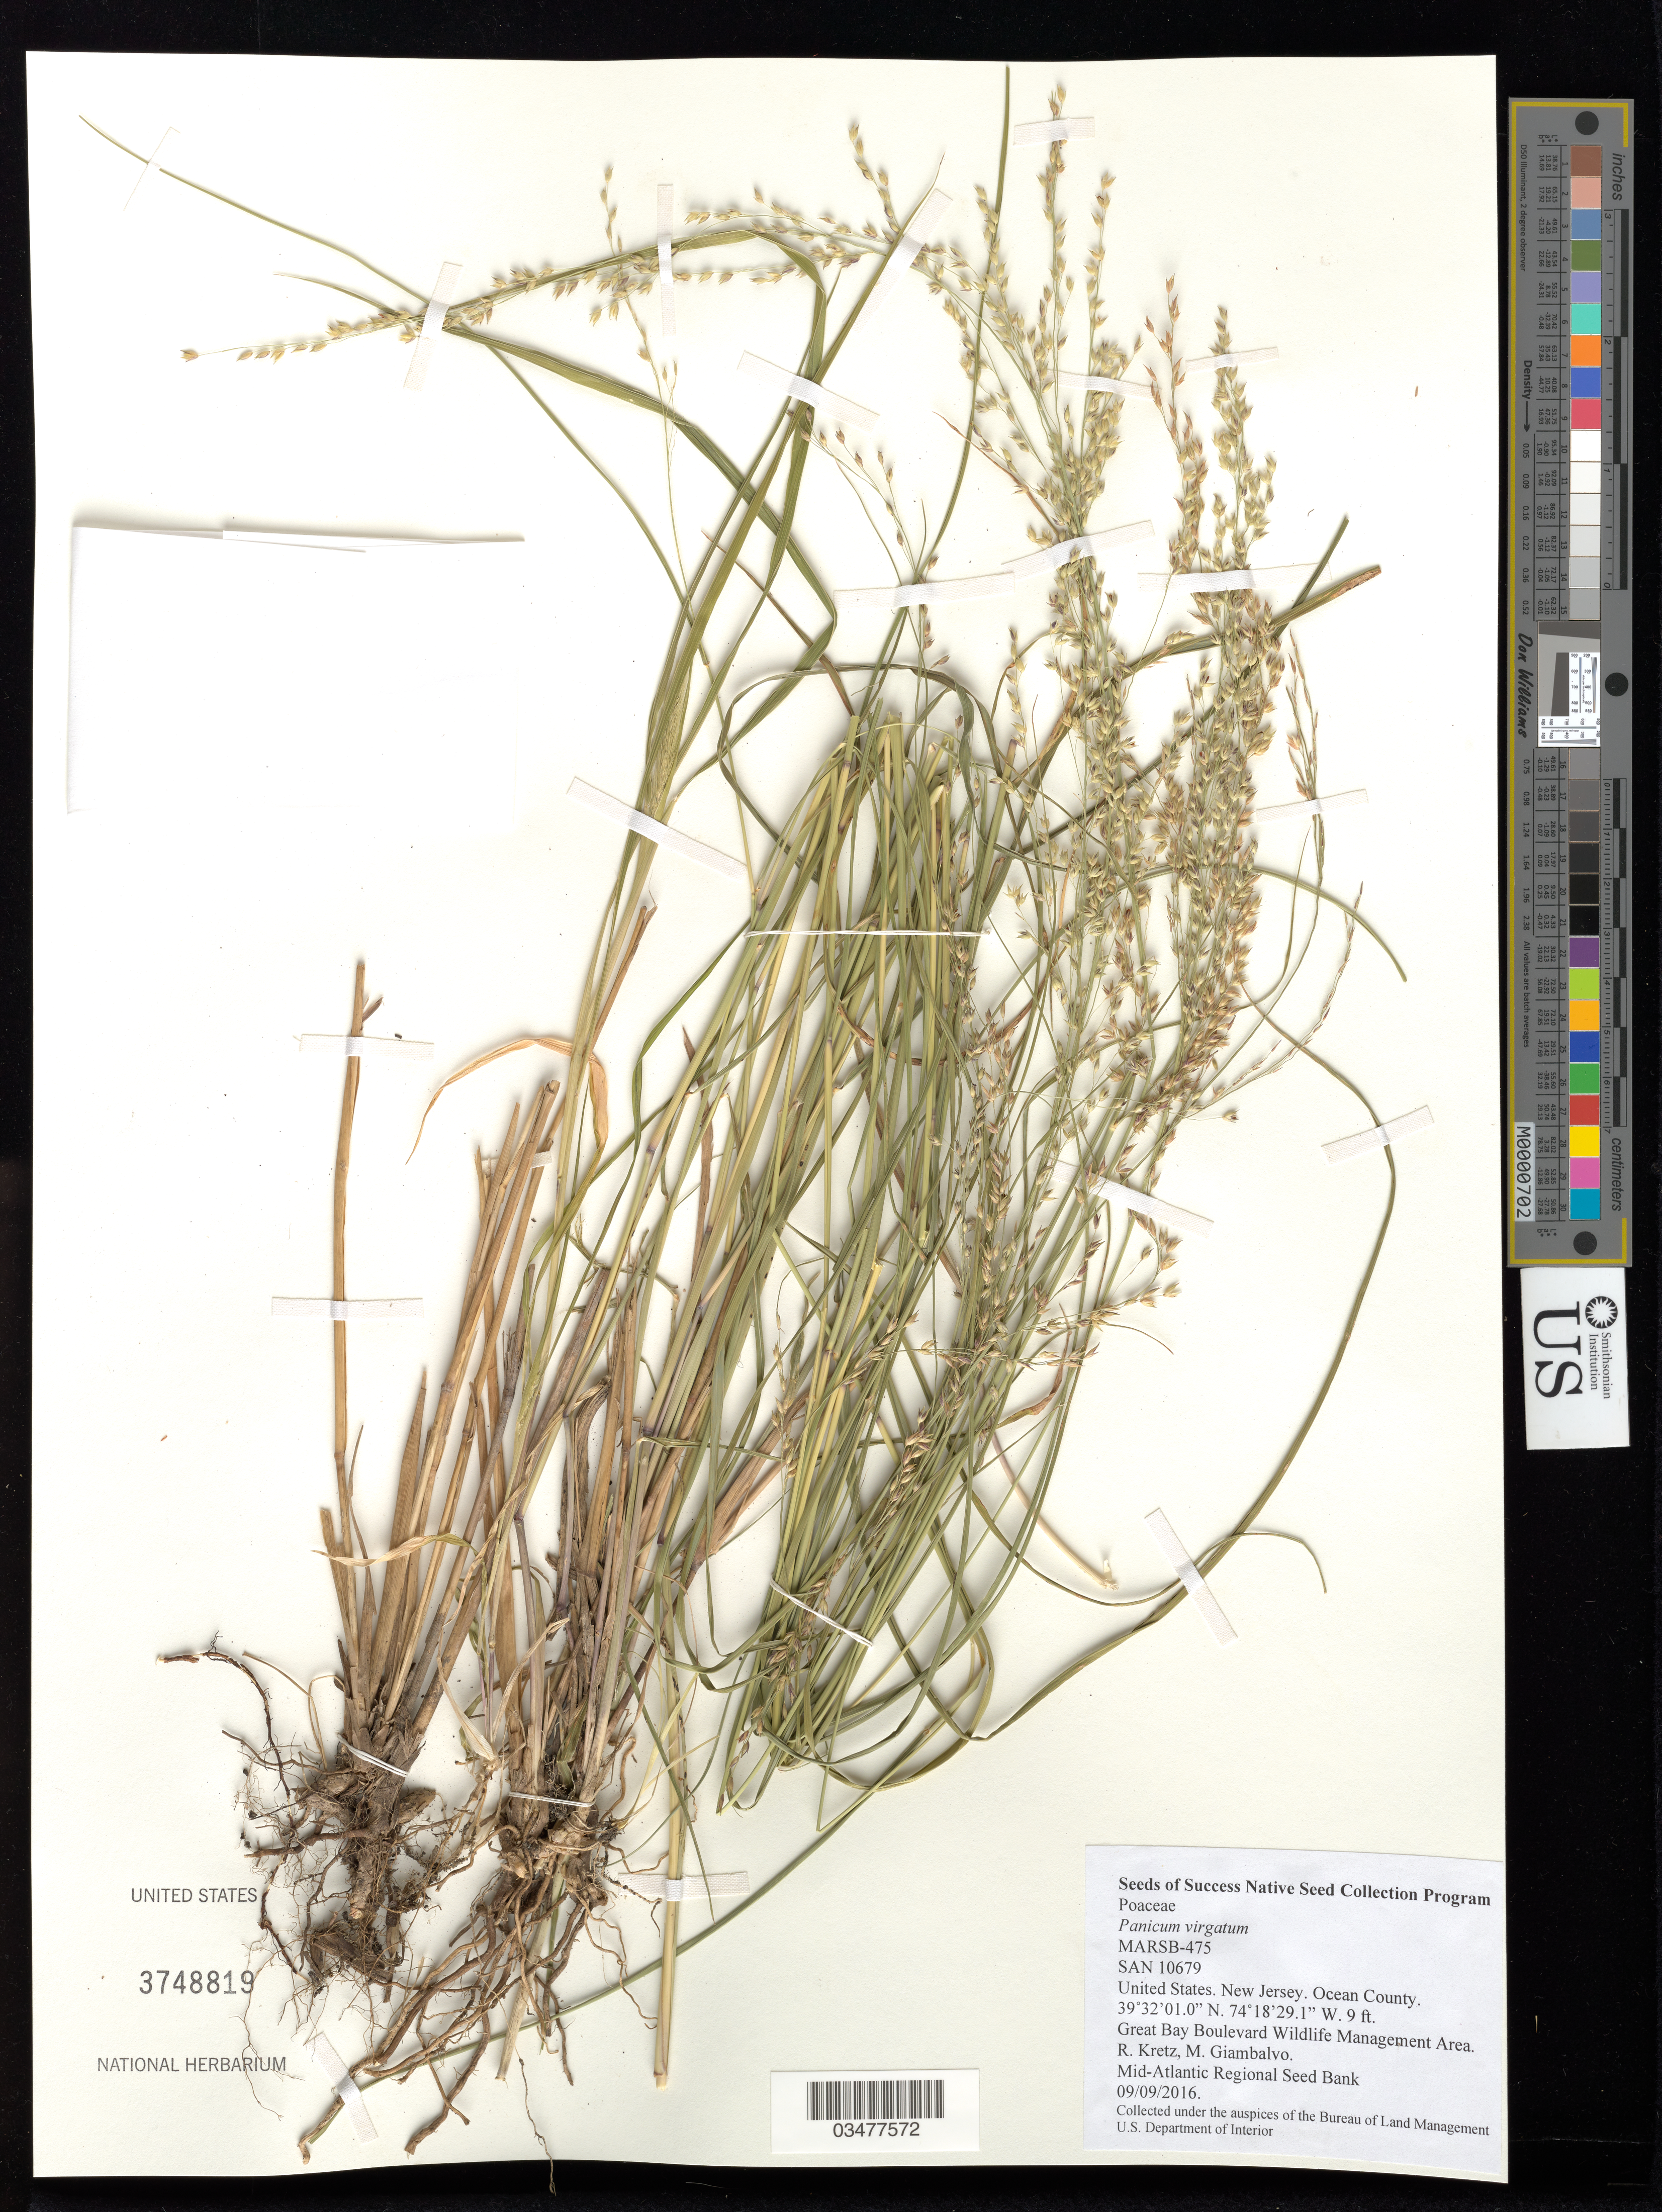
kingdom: Plantae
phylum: Tracheophyta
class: Liliopsida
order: Poales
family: Poaceae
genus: Panicum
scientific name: Panicum virgatum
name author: L.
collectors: R. Kretz & M. Giambalvo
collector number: MARSB-475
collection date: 2016-09-09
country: United States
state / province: New Jersey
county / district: Ocean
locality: Great Bay Boulevard Wildlife Managment Area, Roadside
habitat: Roadside through salt MArsh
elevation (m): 3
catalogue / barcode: US 3748819